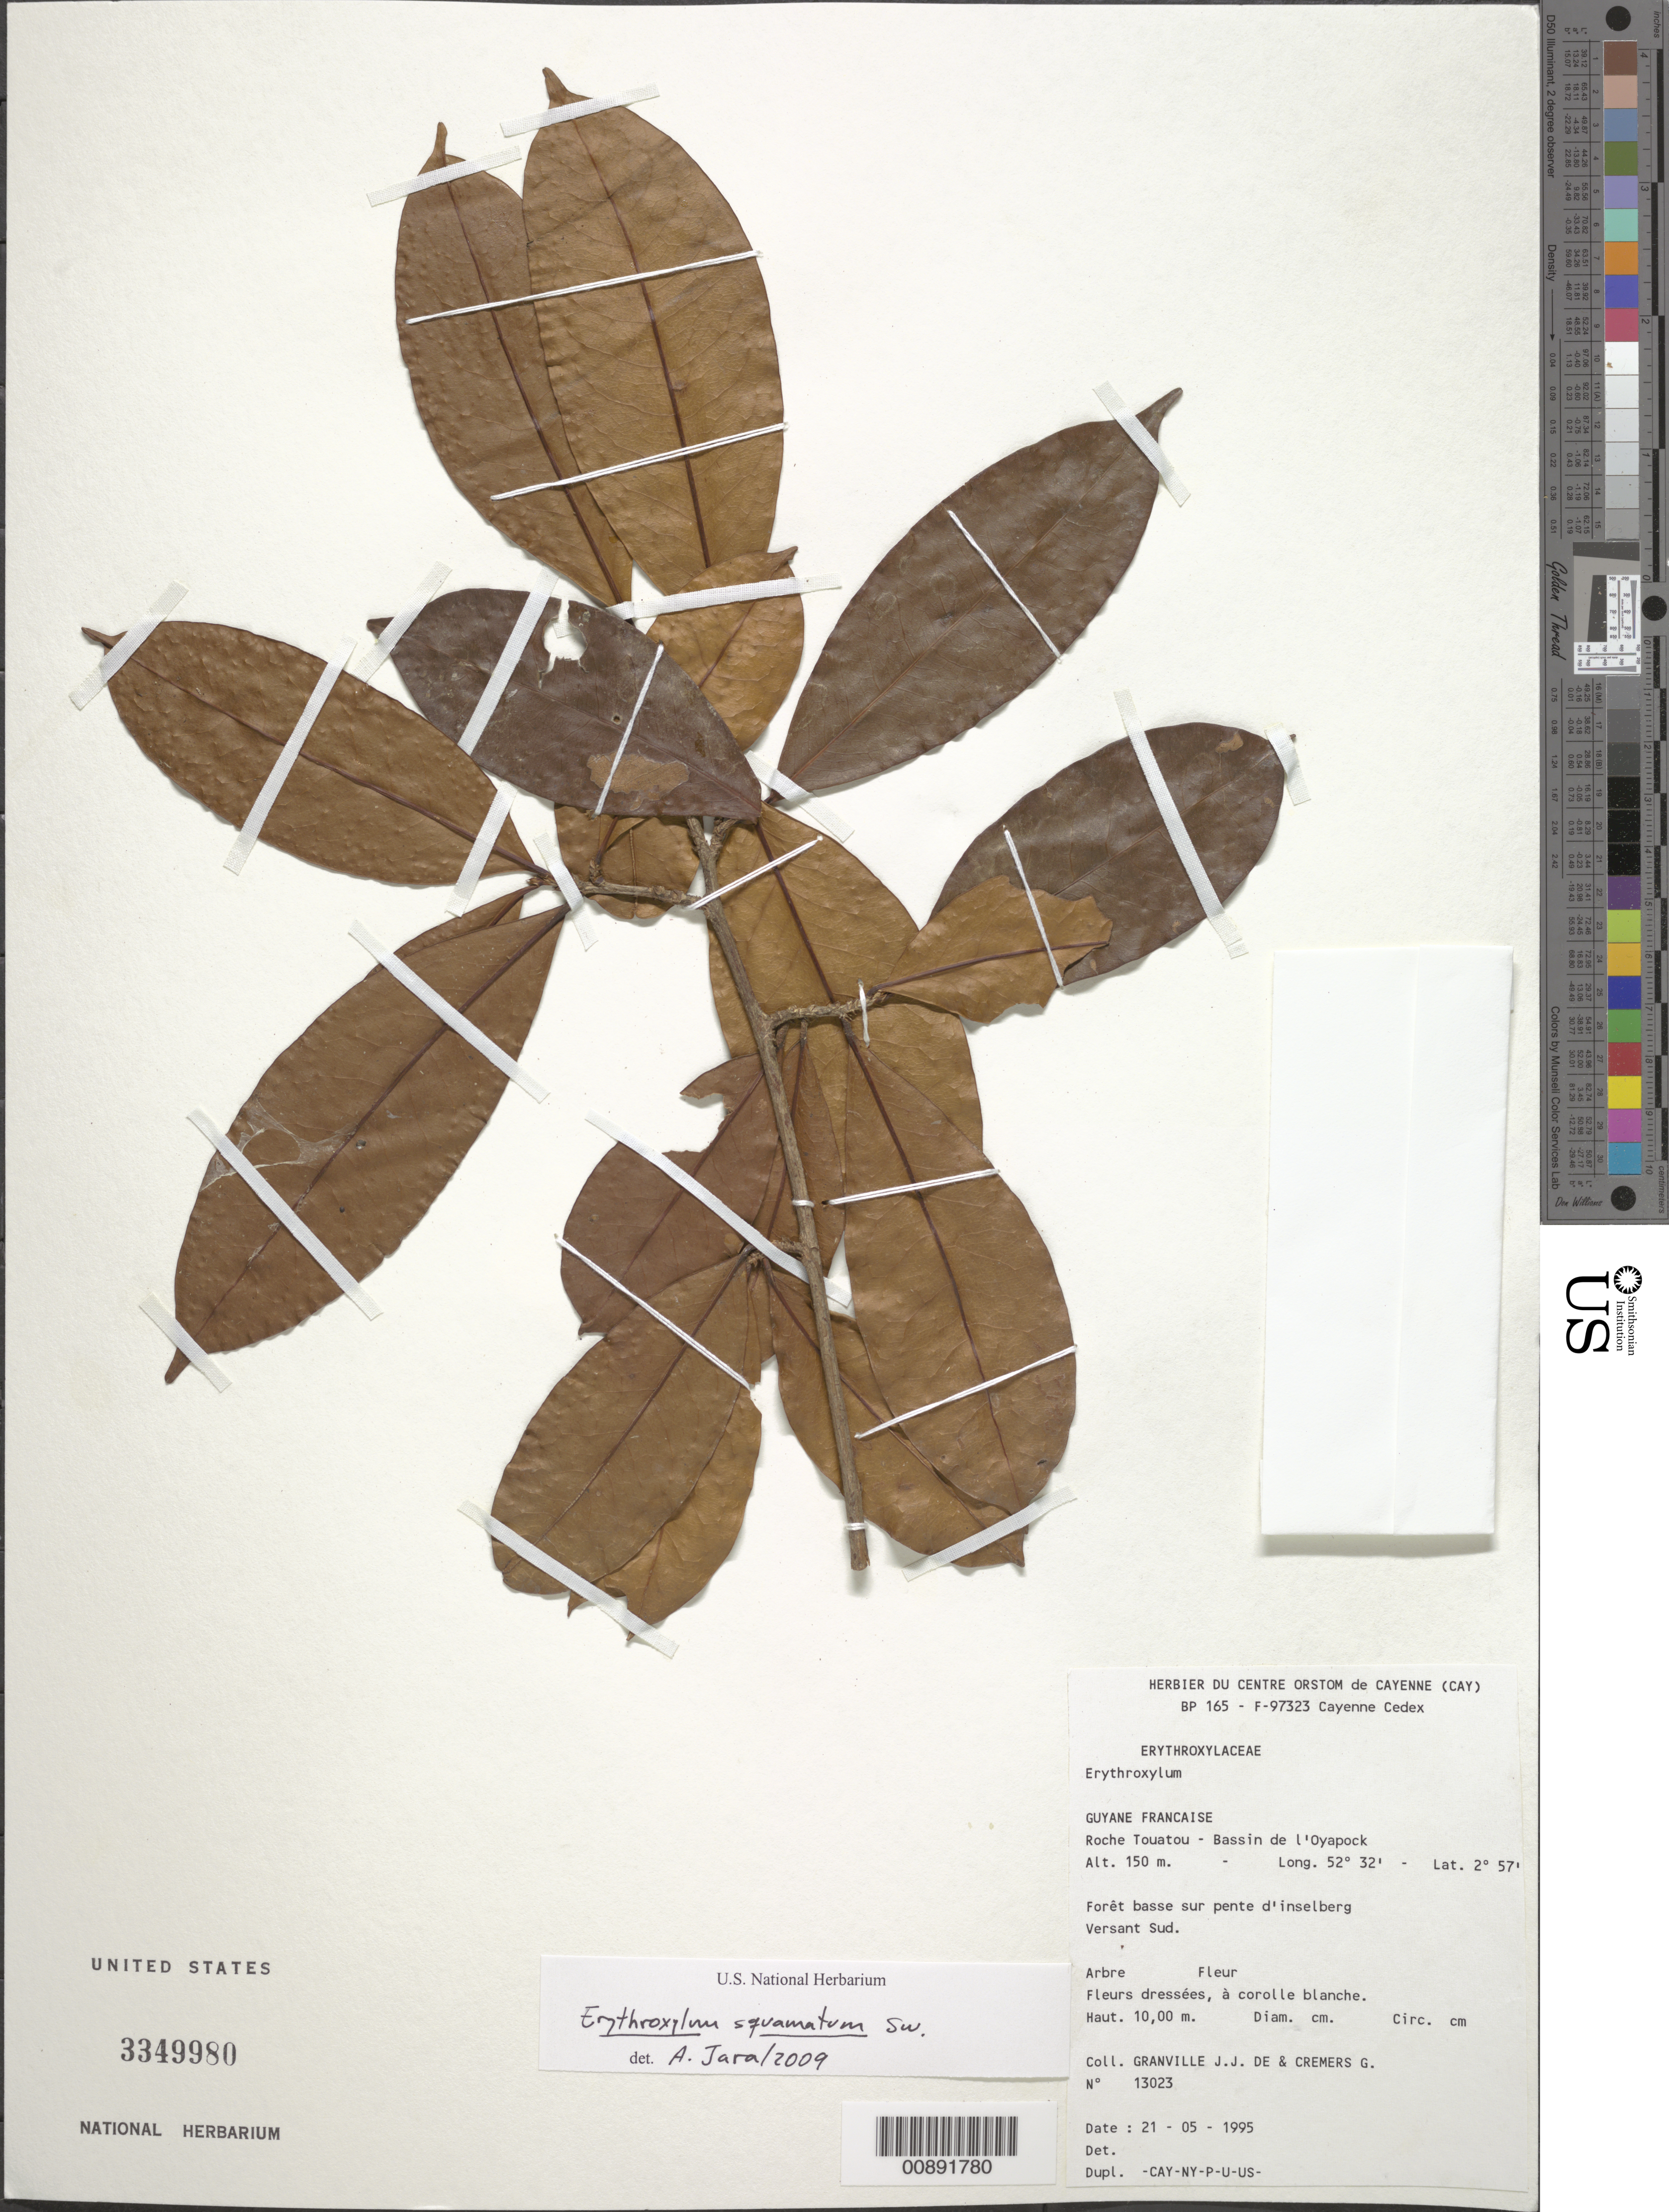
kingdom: Plantae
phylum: Tracheophyta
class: Magnoliopsida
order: Malpighiales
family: Erythroxylaceae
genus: Erythroxylum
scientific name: Erythroxylum squamatum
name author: Sw.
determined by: Jara, O. A.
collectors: J.-J. de Granville & G. Cremers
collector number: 13023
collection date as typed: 21-May-95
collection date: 1995-05-21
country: French Guiana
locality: Roche Touatou, Bassin de l'Oyapock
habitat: Forêt basse sur pente d'inselberg, versant sud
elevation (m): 150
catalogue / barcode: US 3349980